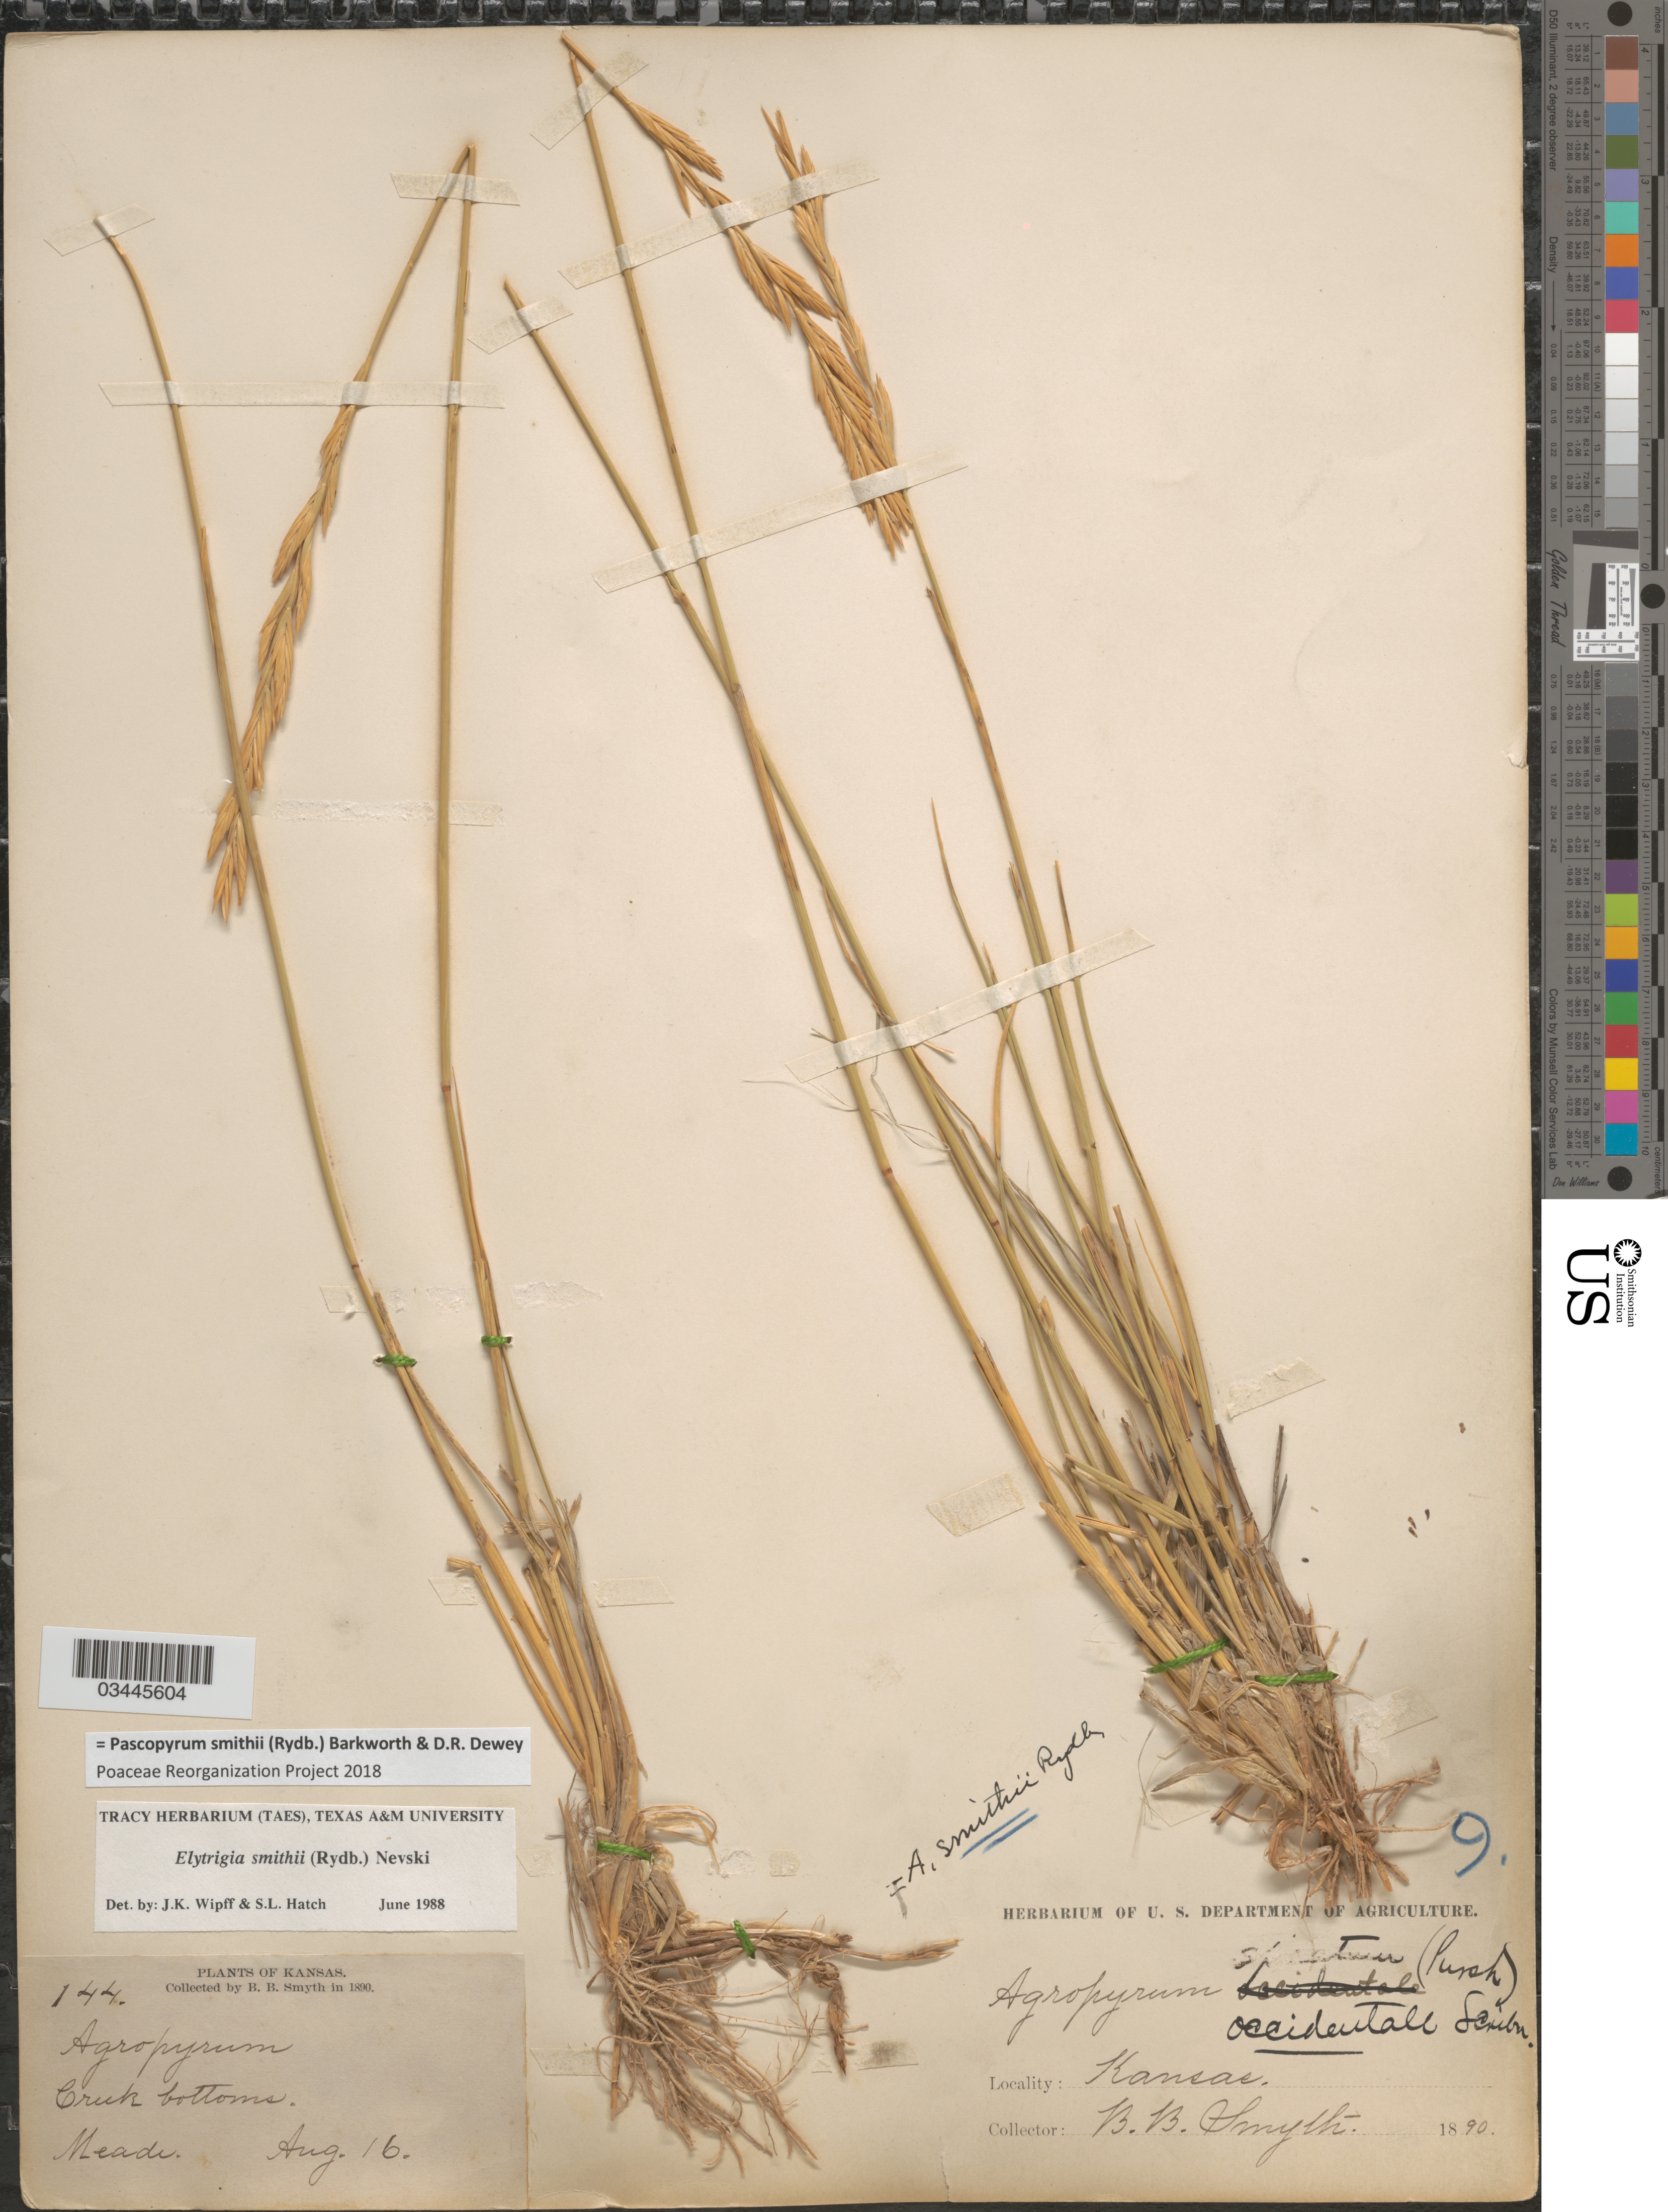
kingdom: Plantae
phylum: Tracheophyta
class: Liliopsida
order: Poales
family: Poaceae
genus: Pascopyrum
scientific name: Pascopyrum smithii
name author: (Rydb.) Barkworth & Dewey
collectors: B. Smyth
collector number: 144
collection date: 1890-08-16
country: United States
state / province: Kansas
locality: Creek bottoms. Meade.